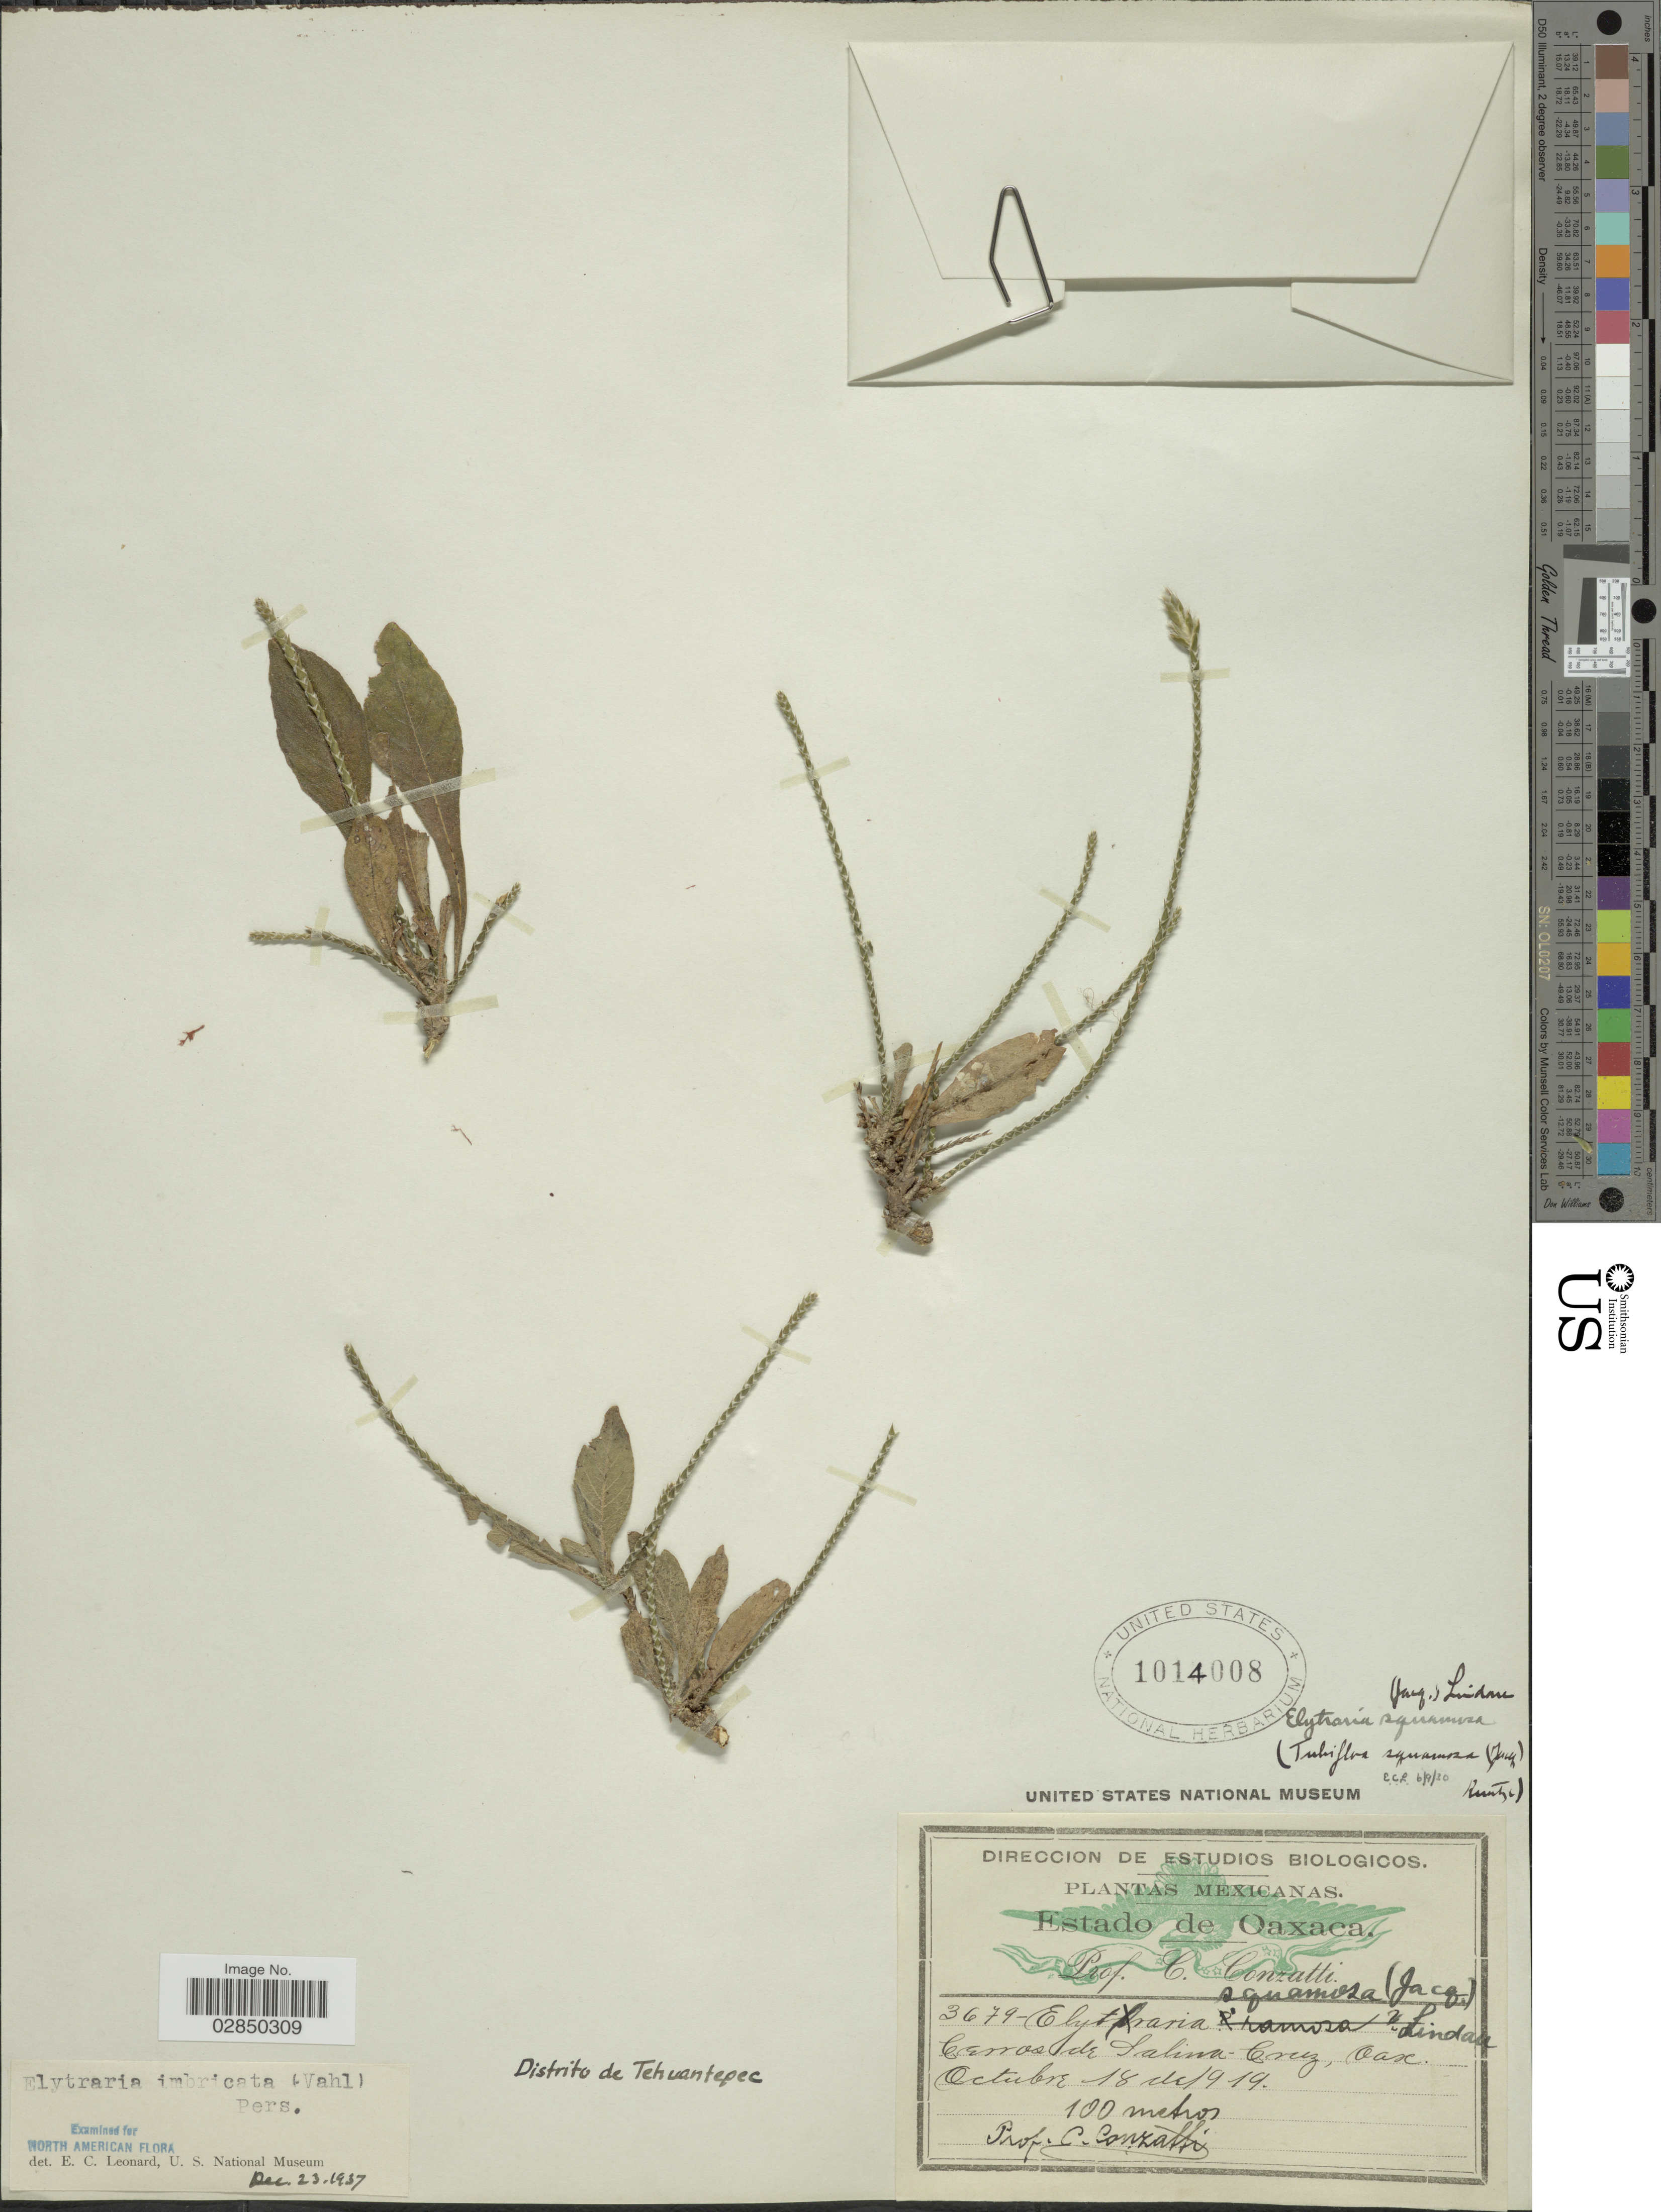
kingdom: Plantae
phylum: Tracheophyta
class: Magnoliopsida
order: Lamiales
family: Acanthaceae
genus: Elytraria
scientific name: Elytraria imbricata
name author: (Vahl) Pers.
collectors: C. Conzatti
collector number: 3679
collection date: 1919-10-18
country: Mexico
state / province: Oaxaca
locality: Distrito de Tehuantepec. Cerros de Salina-Cruz, Oax.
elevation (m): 100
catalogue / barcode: US 1014008